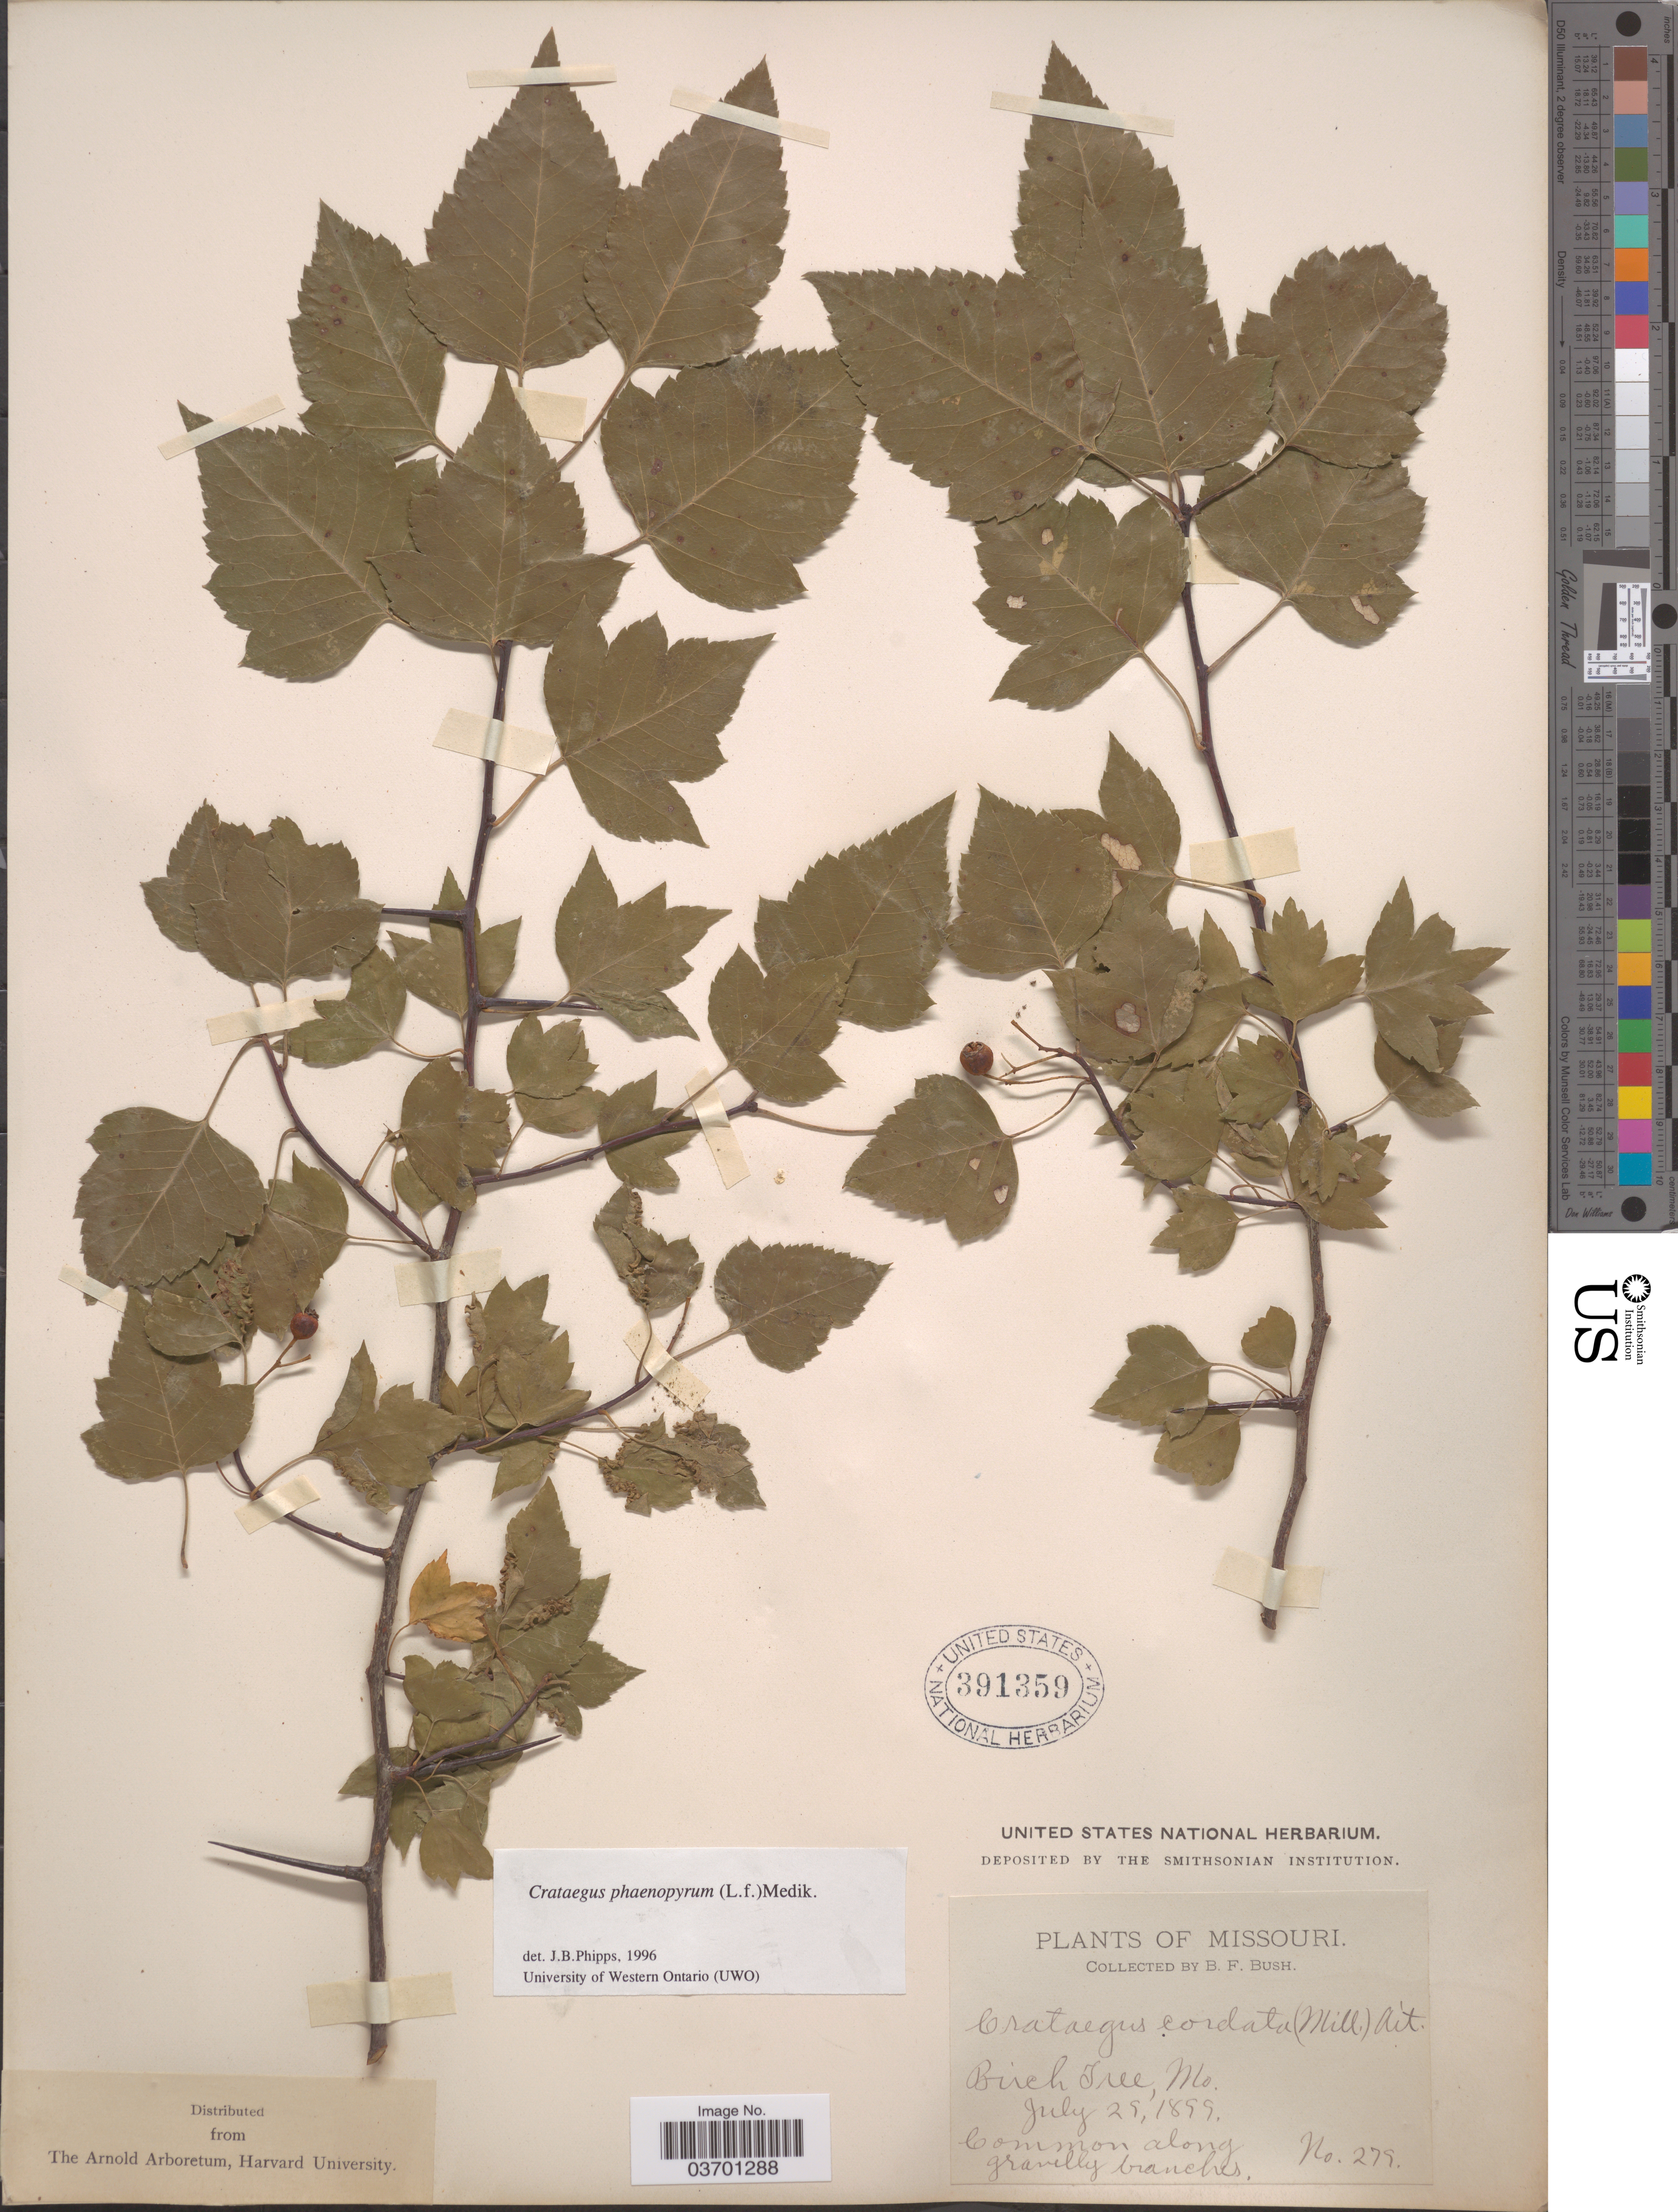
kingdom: Plantae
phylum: Tracheophyta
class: Magnoliopsida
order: Rosales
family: Rosaceae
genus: Crataegus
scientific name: Crataegus phaenopyrum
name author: (L. f.) Medik.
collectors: B. F. Bush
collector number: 279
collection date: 1899-07-29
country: United States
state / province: Missouri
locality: Birch Tree.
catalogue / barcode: US 391359